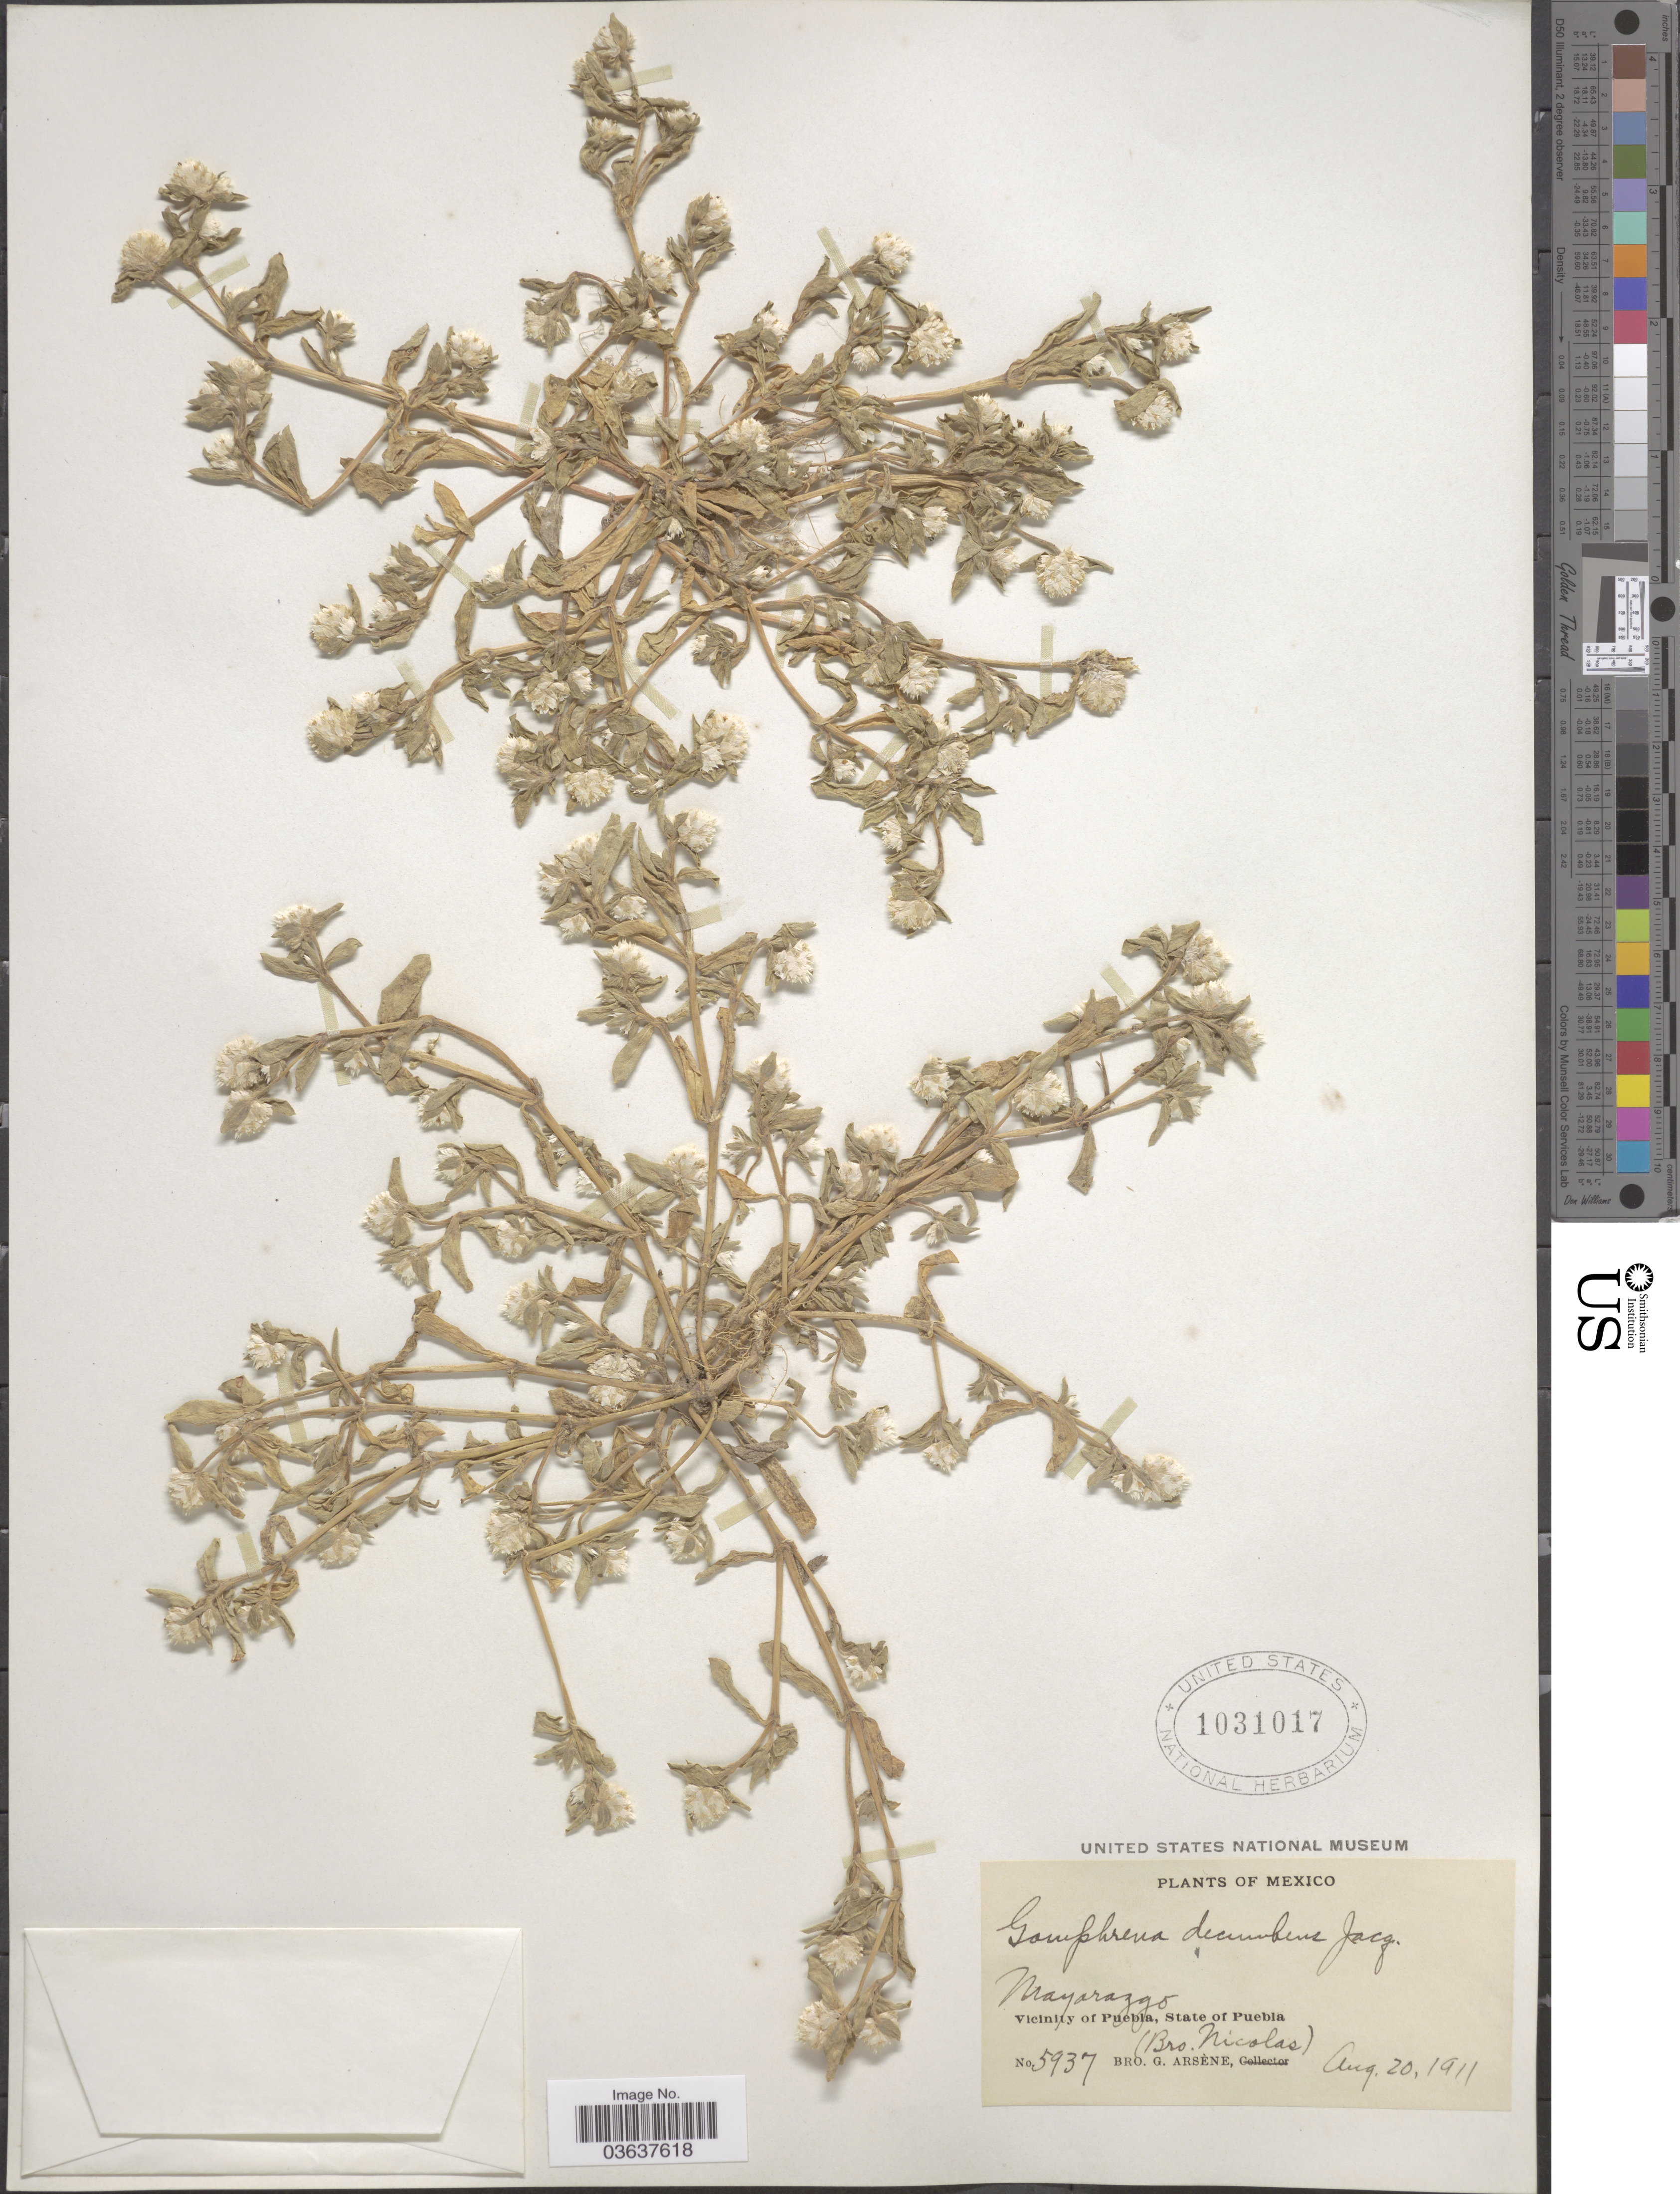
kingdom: Plantae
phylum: Tracheophyta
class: Magnoliopsida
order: Caryophyllales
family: Amaranthaceae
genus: Gomphrena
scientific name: Gomphrena decumbens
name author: Jacq.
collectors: Bro. G. Arsène & Bro. Nicolas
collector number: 5937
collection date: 1911-08-20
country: Mexico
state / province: Puebla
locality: Mayorazgo, Vicinity of Puebla.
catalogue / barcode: US 1031017